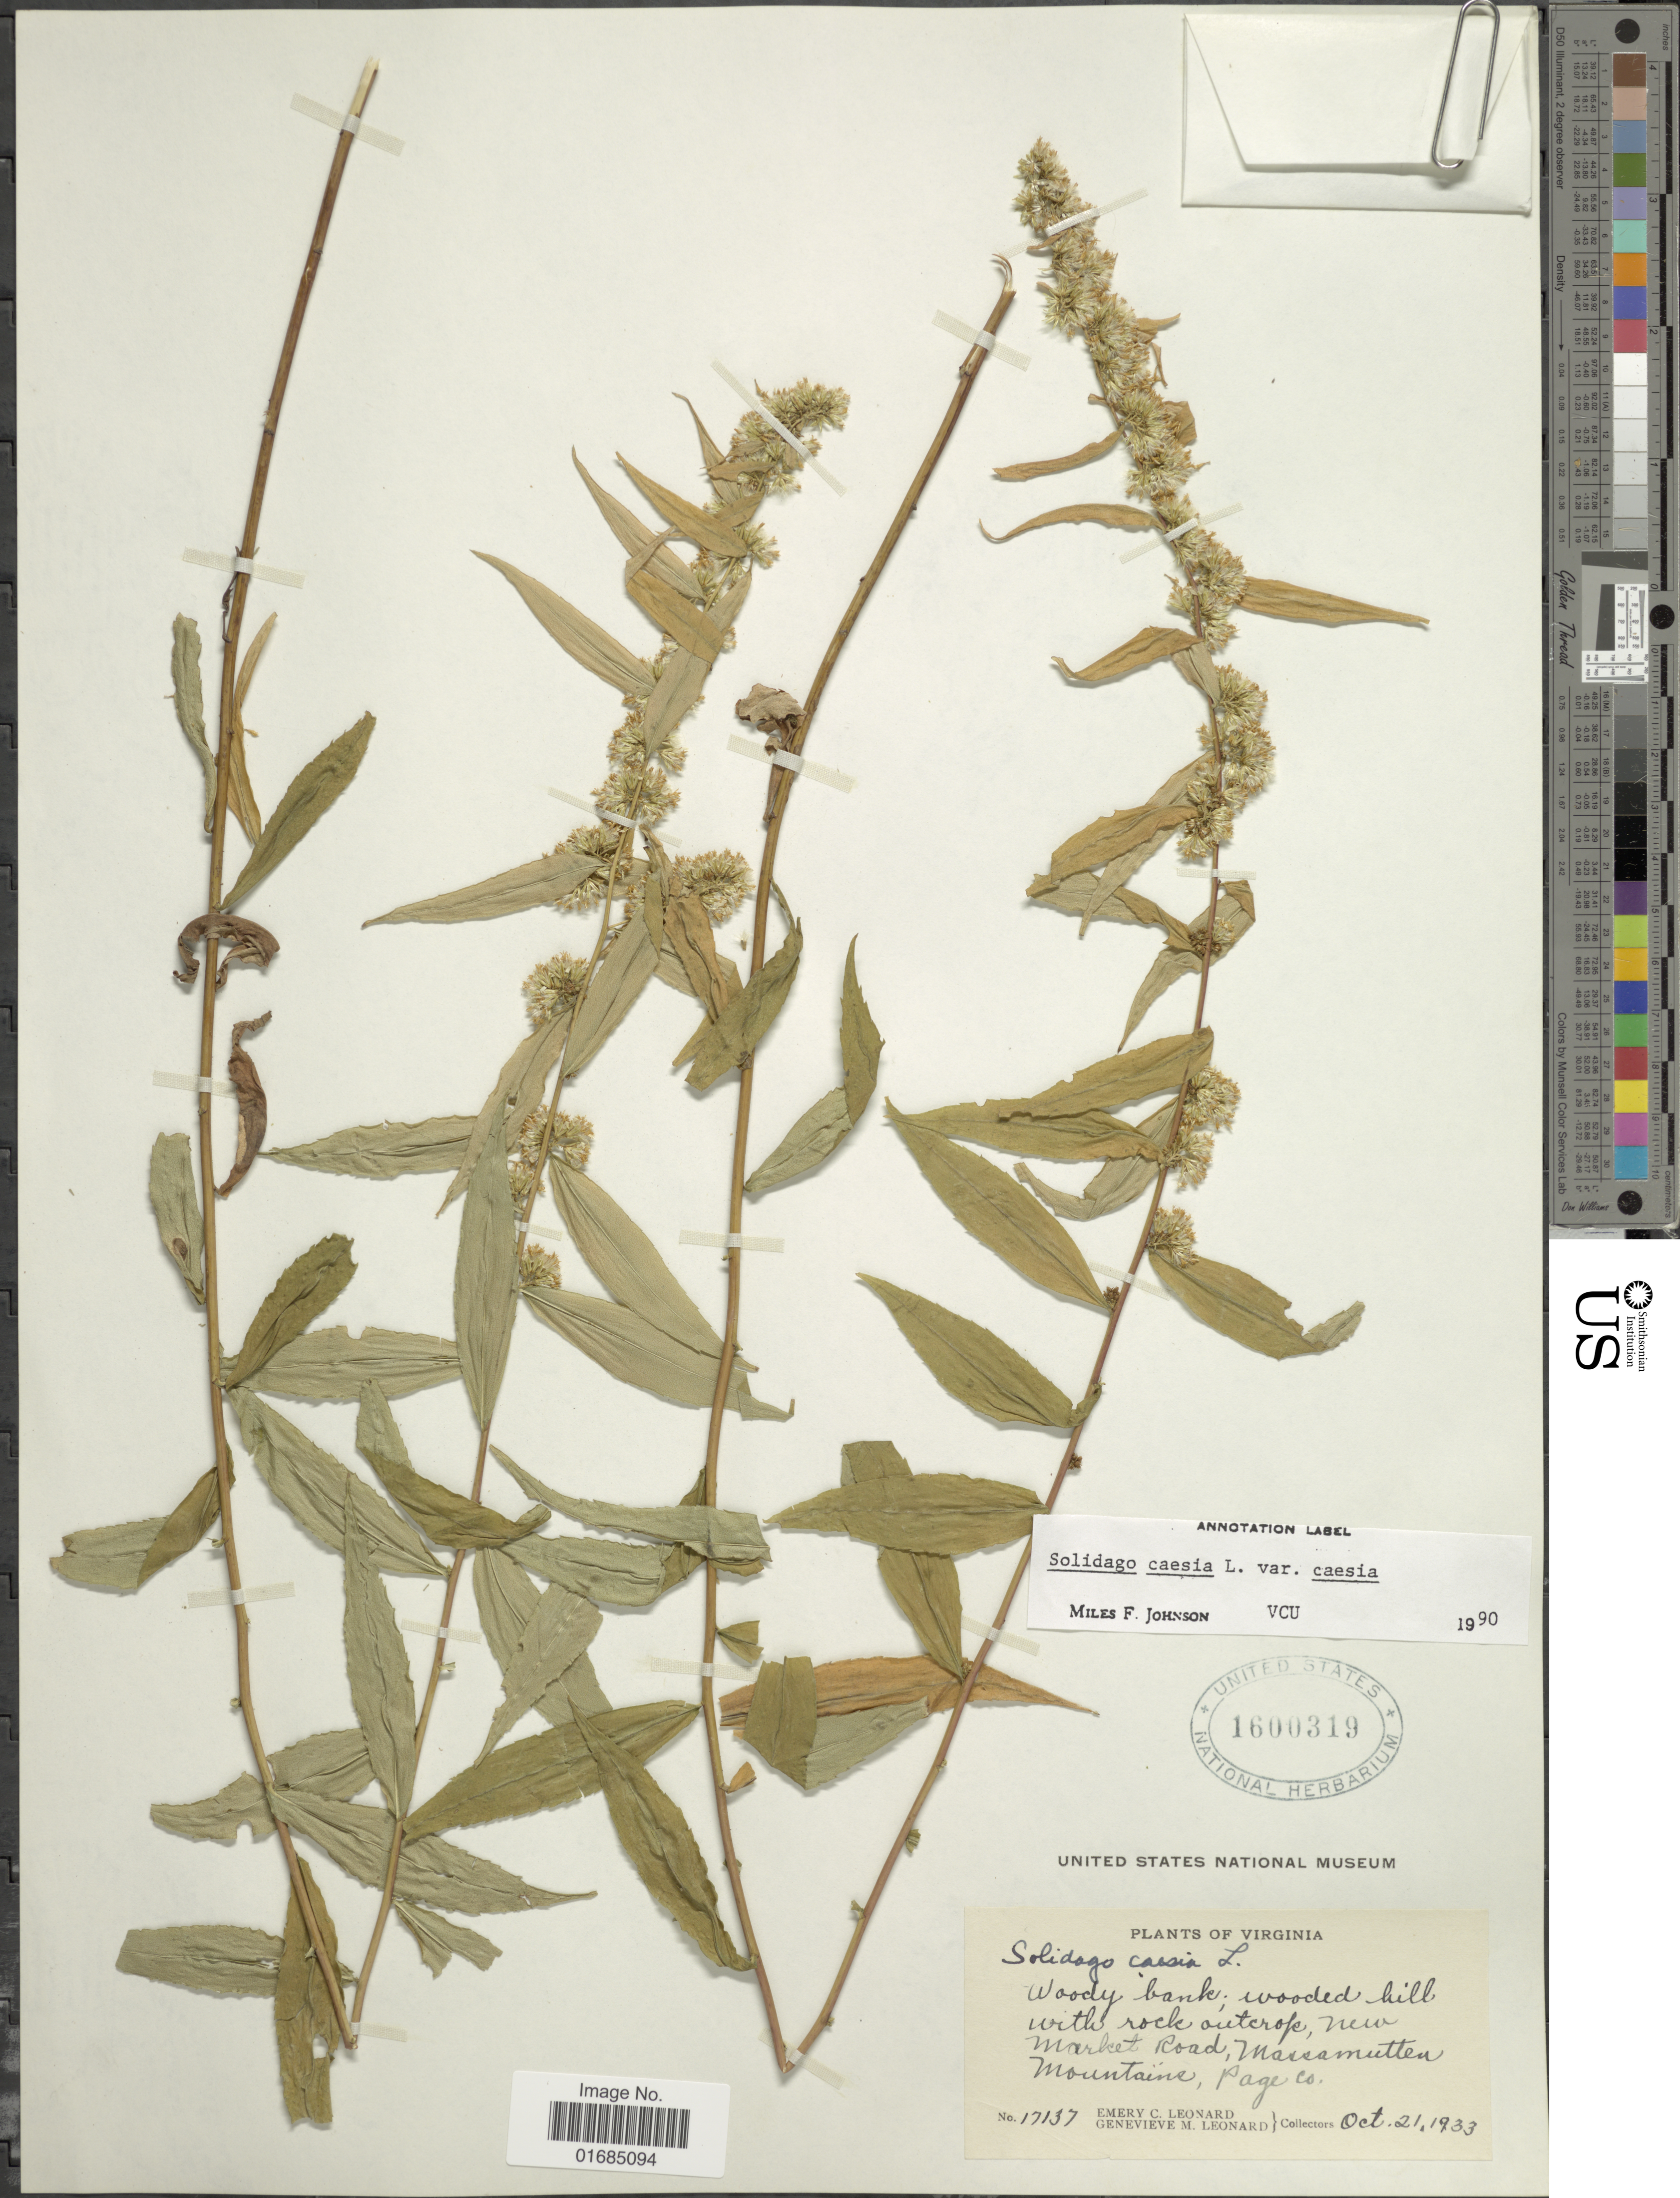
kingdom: Plantae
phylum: Tracheophyta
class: Magnoliopsida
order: Asterales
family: Asteraceae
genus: Solidago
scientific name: Solidago caesia var. caesia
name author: L.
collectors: E. C. Leonard & G. M. Leonard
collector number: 17137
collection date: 1933-10-21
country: United States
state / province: Virginia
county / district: Page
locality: Market Road, Massanutten Mountain, Page Co.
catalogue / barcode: US 1600319